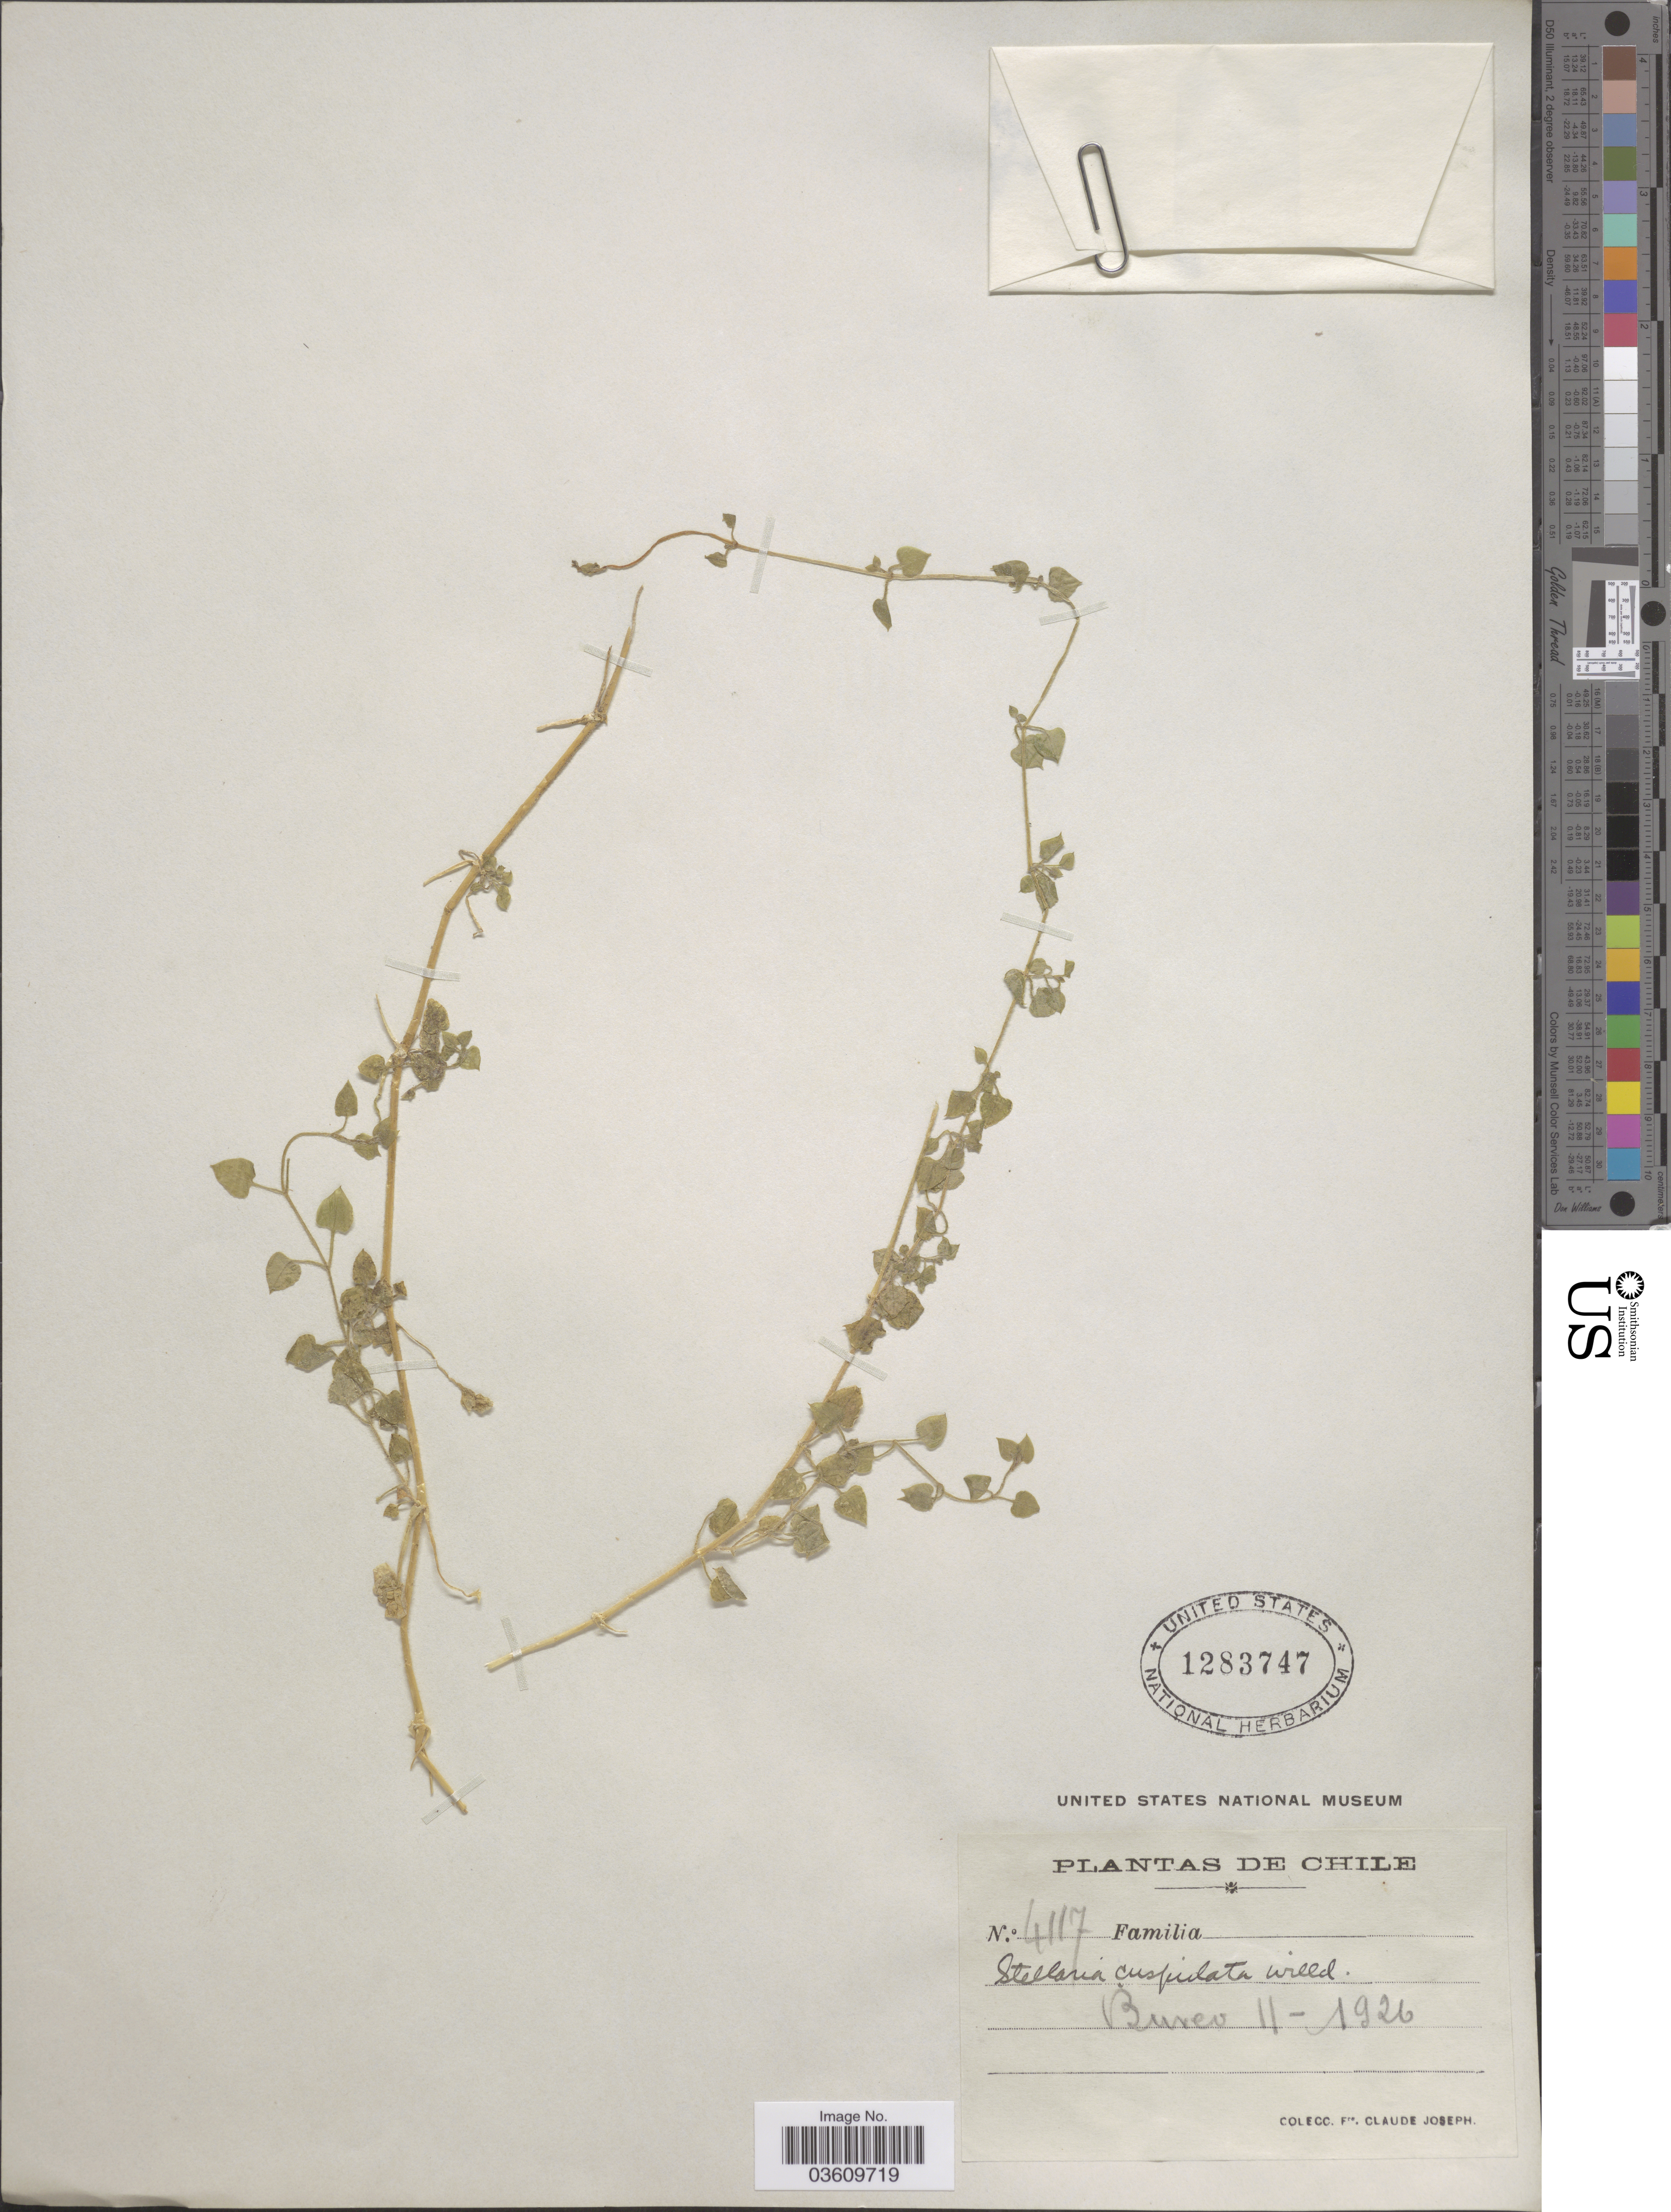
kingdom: Plantae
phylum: Tracheophyta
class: Magnoliopsida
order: Caryophyllales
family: Caryophyllaceae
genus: Stellaria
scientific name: Stellaria cuspidata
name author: Willd. ex Schltdl.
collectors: Bro. Claude-Joseph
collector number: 4117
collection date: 1926-11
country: Chile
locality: Bureo.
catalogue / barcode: US 1283747